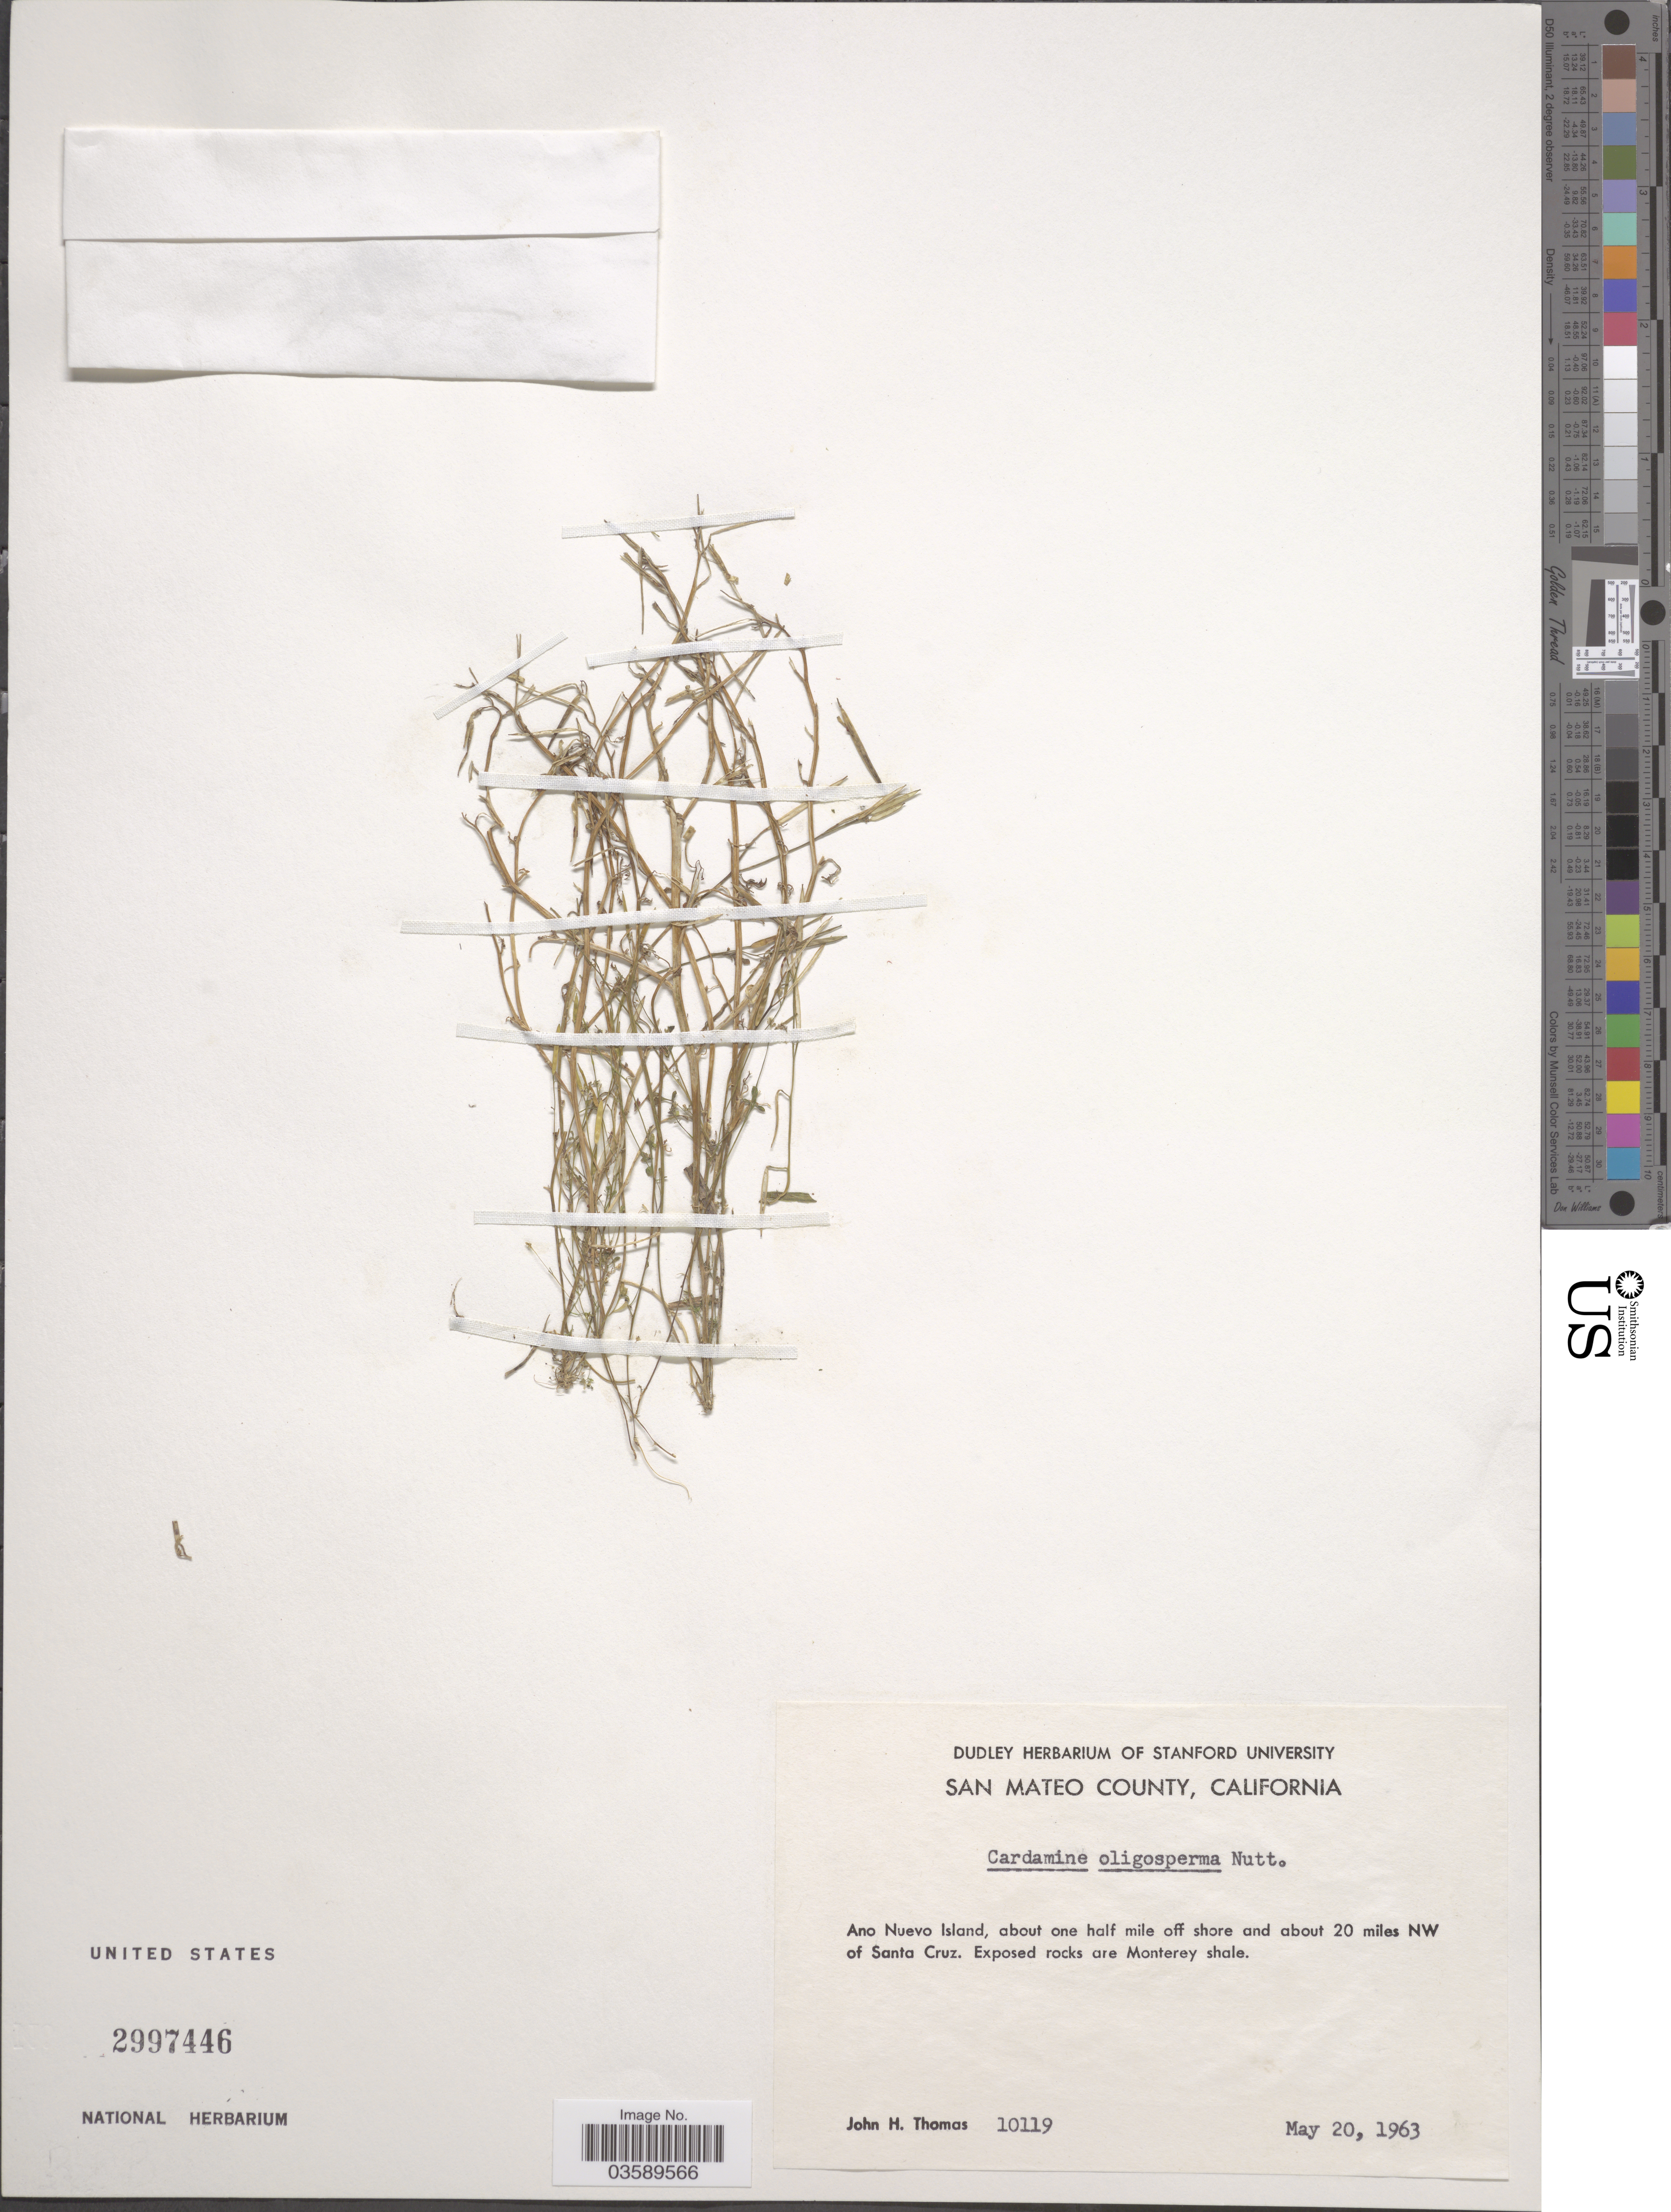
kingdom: Plantae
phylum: Tracheophyta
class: Magnoliopsida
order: Brassicales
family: Brassicaceae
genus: Cardamine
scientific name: Cardamine oligosperma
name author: Nutt.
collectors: J. H. Thomas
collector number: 10119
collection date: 1963-05-20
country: United States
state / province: California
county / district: San Mateo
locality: San Mateo County. Ano Nuevo Island, about one half mile off shore and about 20 miles NW of Santa Cruz. Exposed rocks are Monterey shale.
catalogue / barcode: US 2997446